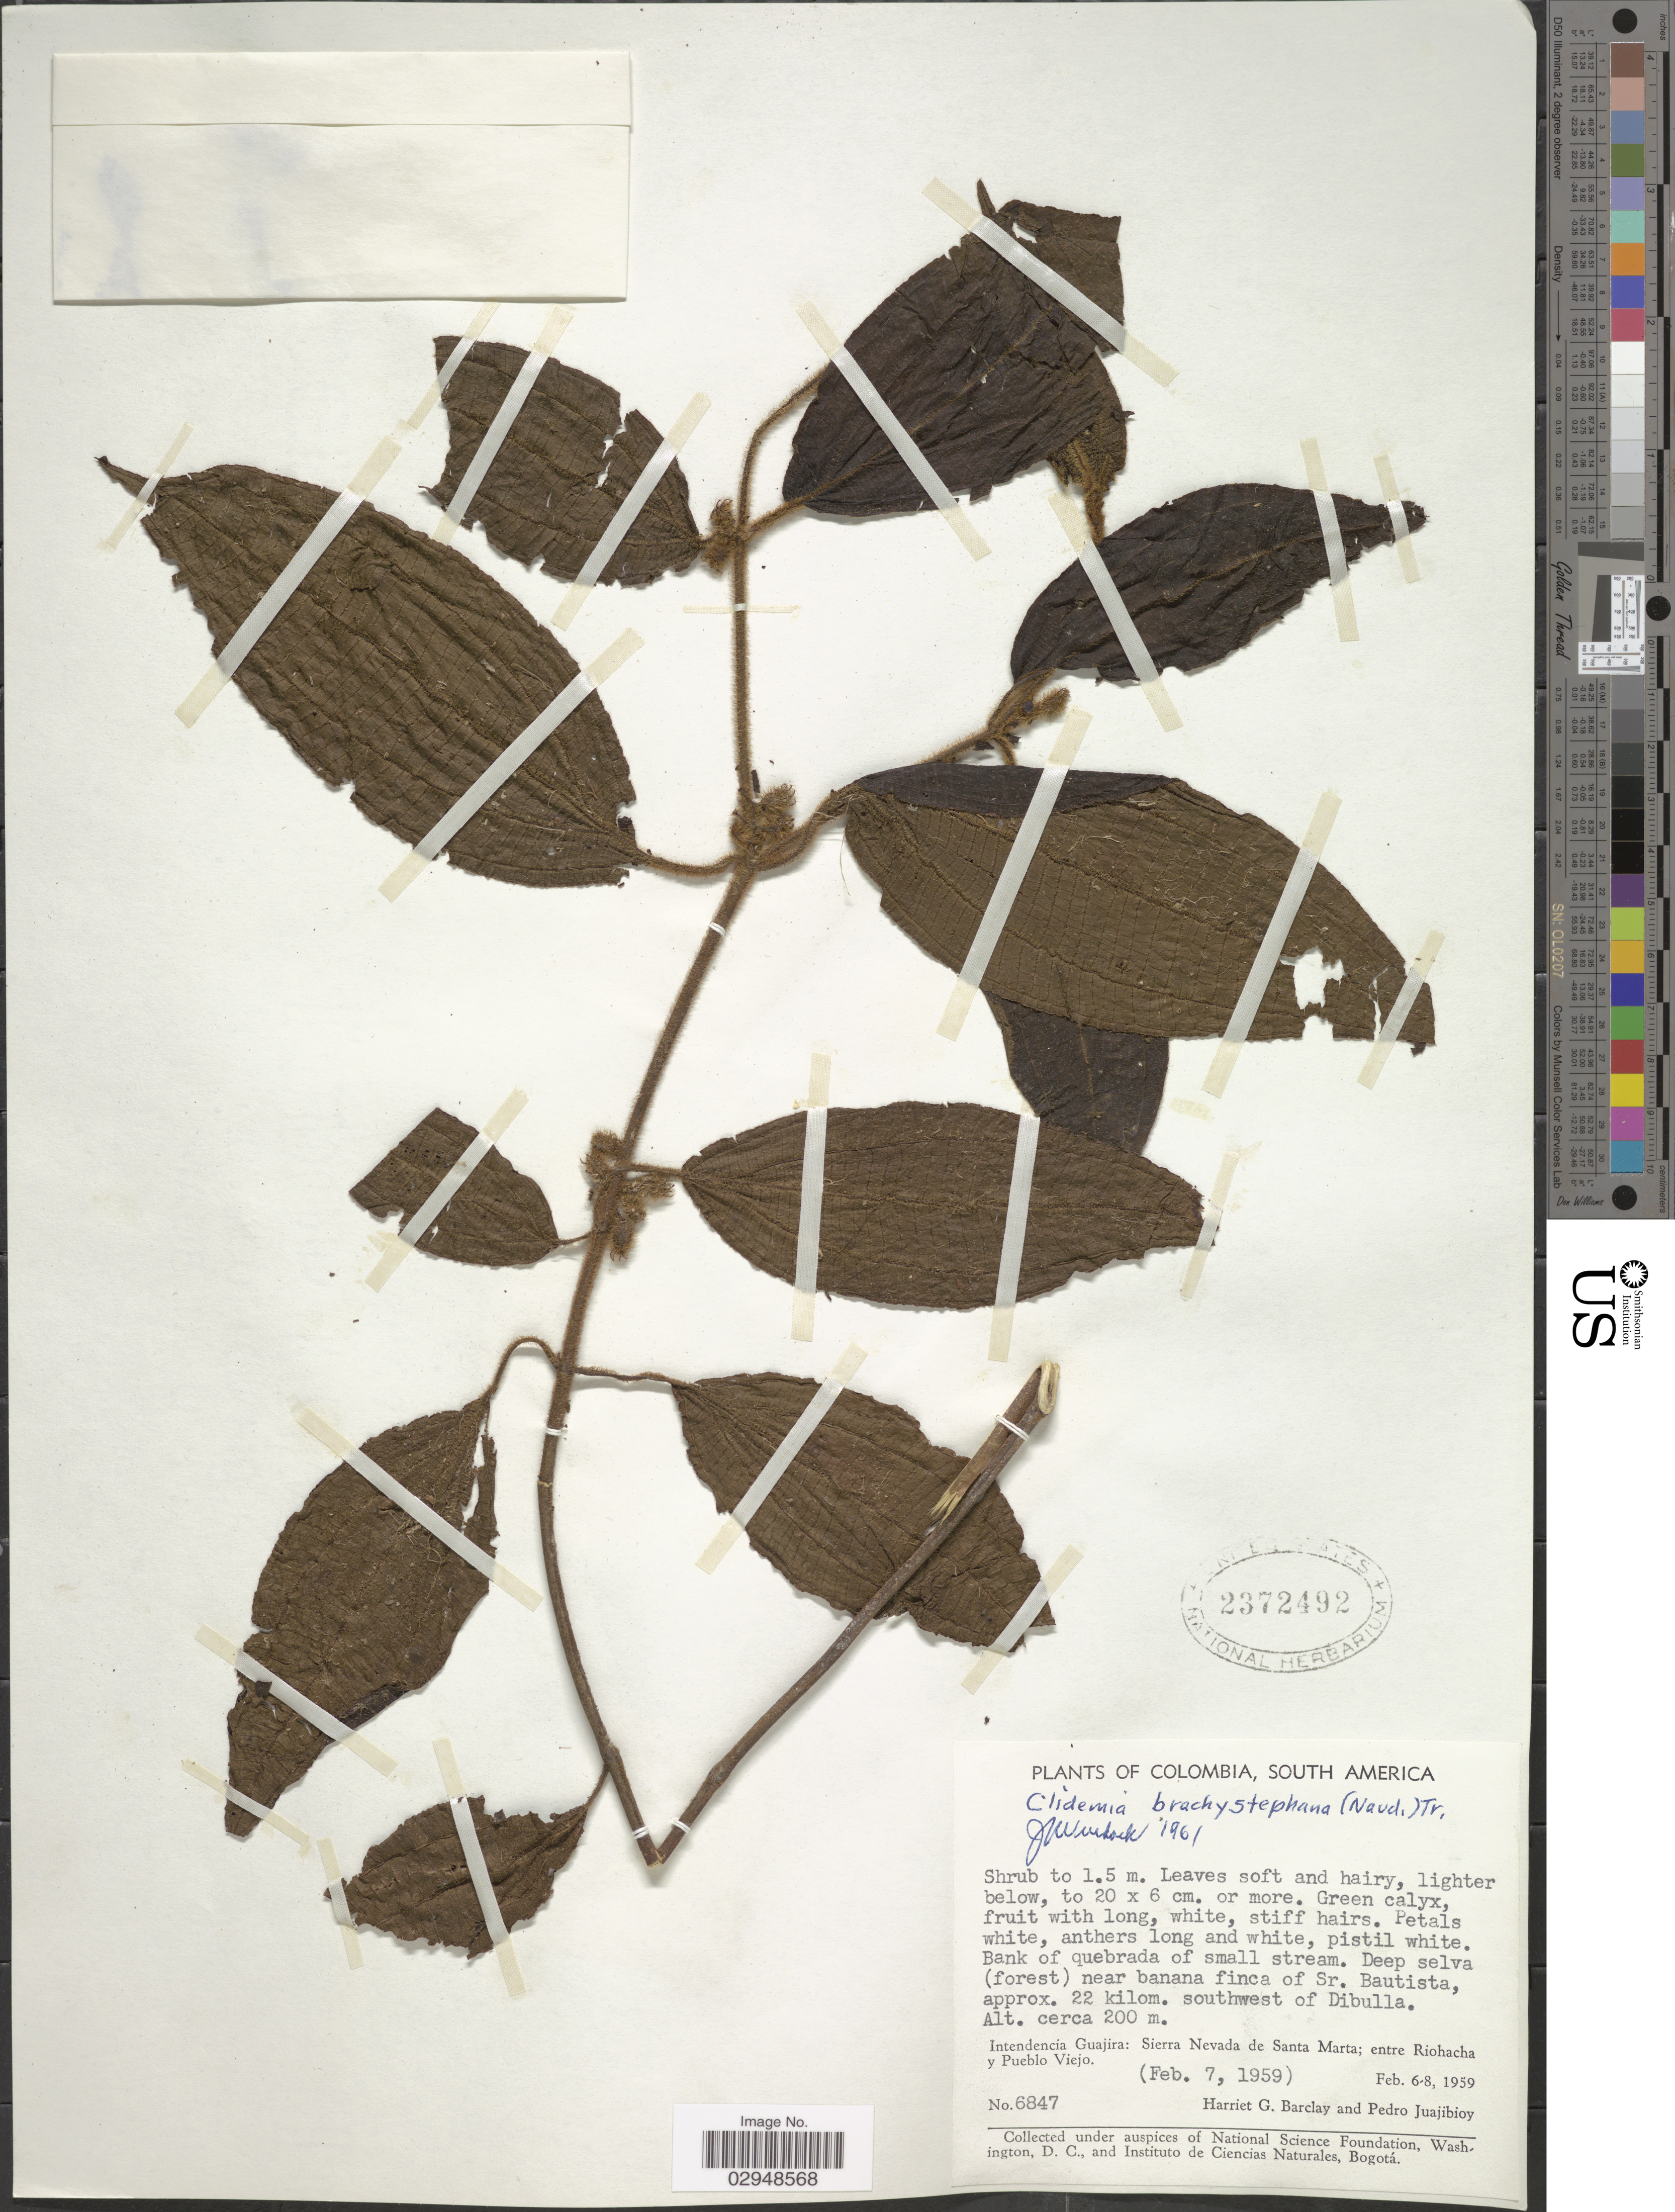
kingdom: Plantae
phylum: Tracheophyta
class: Magnoliopsida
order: Myrtales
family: Melastomataceae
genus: Clidemia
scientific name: Clidemia brachystephana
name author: (Naudin) Triana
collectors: H. G. Barclay & P. Juajibioy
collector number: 6847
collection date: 1959-02-06/1959-02-08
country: Colombia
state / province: La Guajira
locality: Near banana finca of Sr. Bautista, approx. 22 kilom. southwest of Dibulla. Intendencia Guajira: Sierra Nevada de Santa Marta; entre Riohacha y Pueblo Viejo.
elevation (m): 200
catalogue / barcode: US 2372492